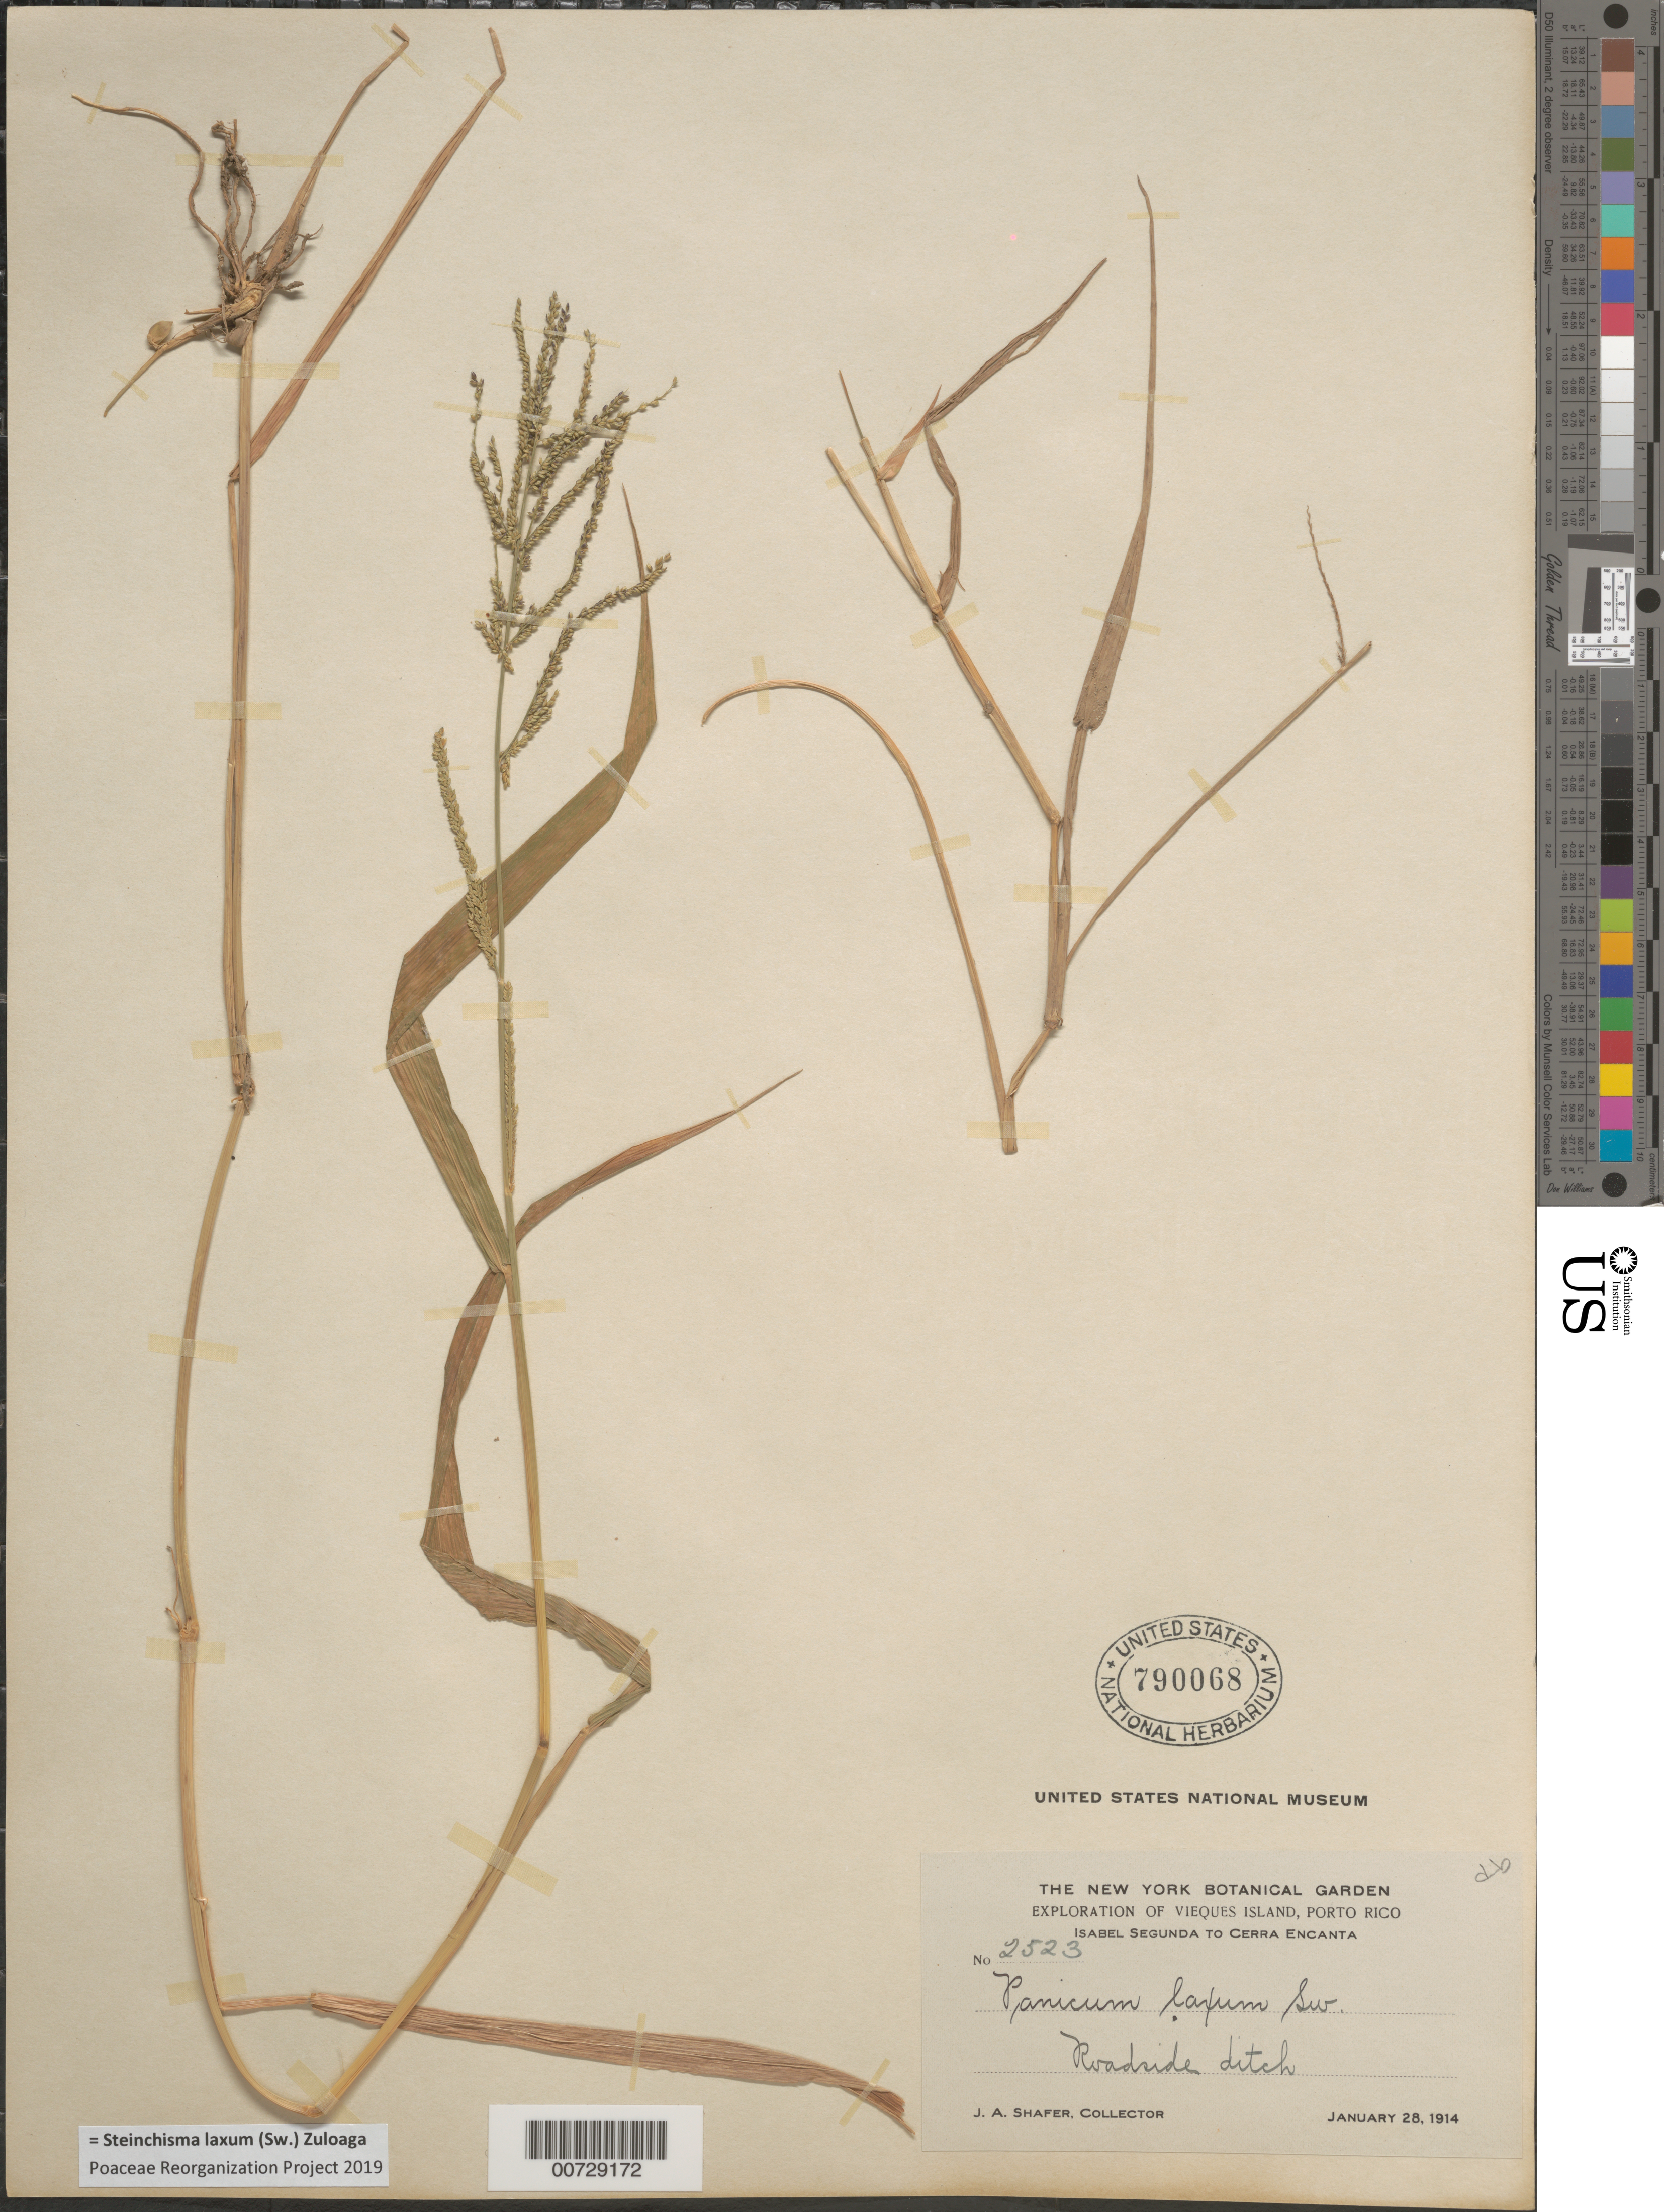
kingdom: Plantae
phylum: Tracheophyta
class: Liliopsida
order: Poales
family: Poaceae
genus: Steinchisma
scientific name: Steinchisma laxum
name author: (Sw.) Zuloaga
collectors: J. A. Shafer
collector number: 2523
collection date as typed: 28 Jan 1914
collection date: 1914-01-28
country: Puerto Rico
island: Vieques I.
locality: Isabel Segunda to Cerra Encanta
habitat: Roadside ditch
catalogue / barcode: US 790068